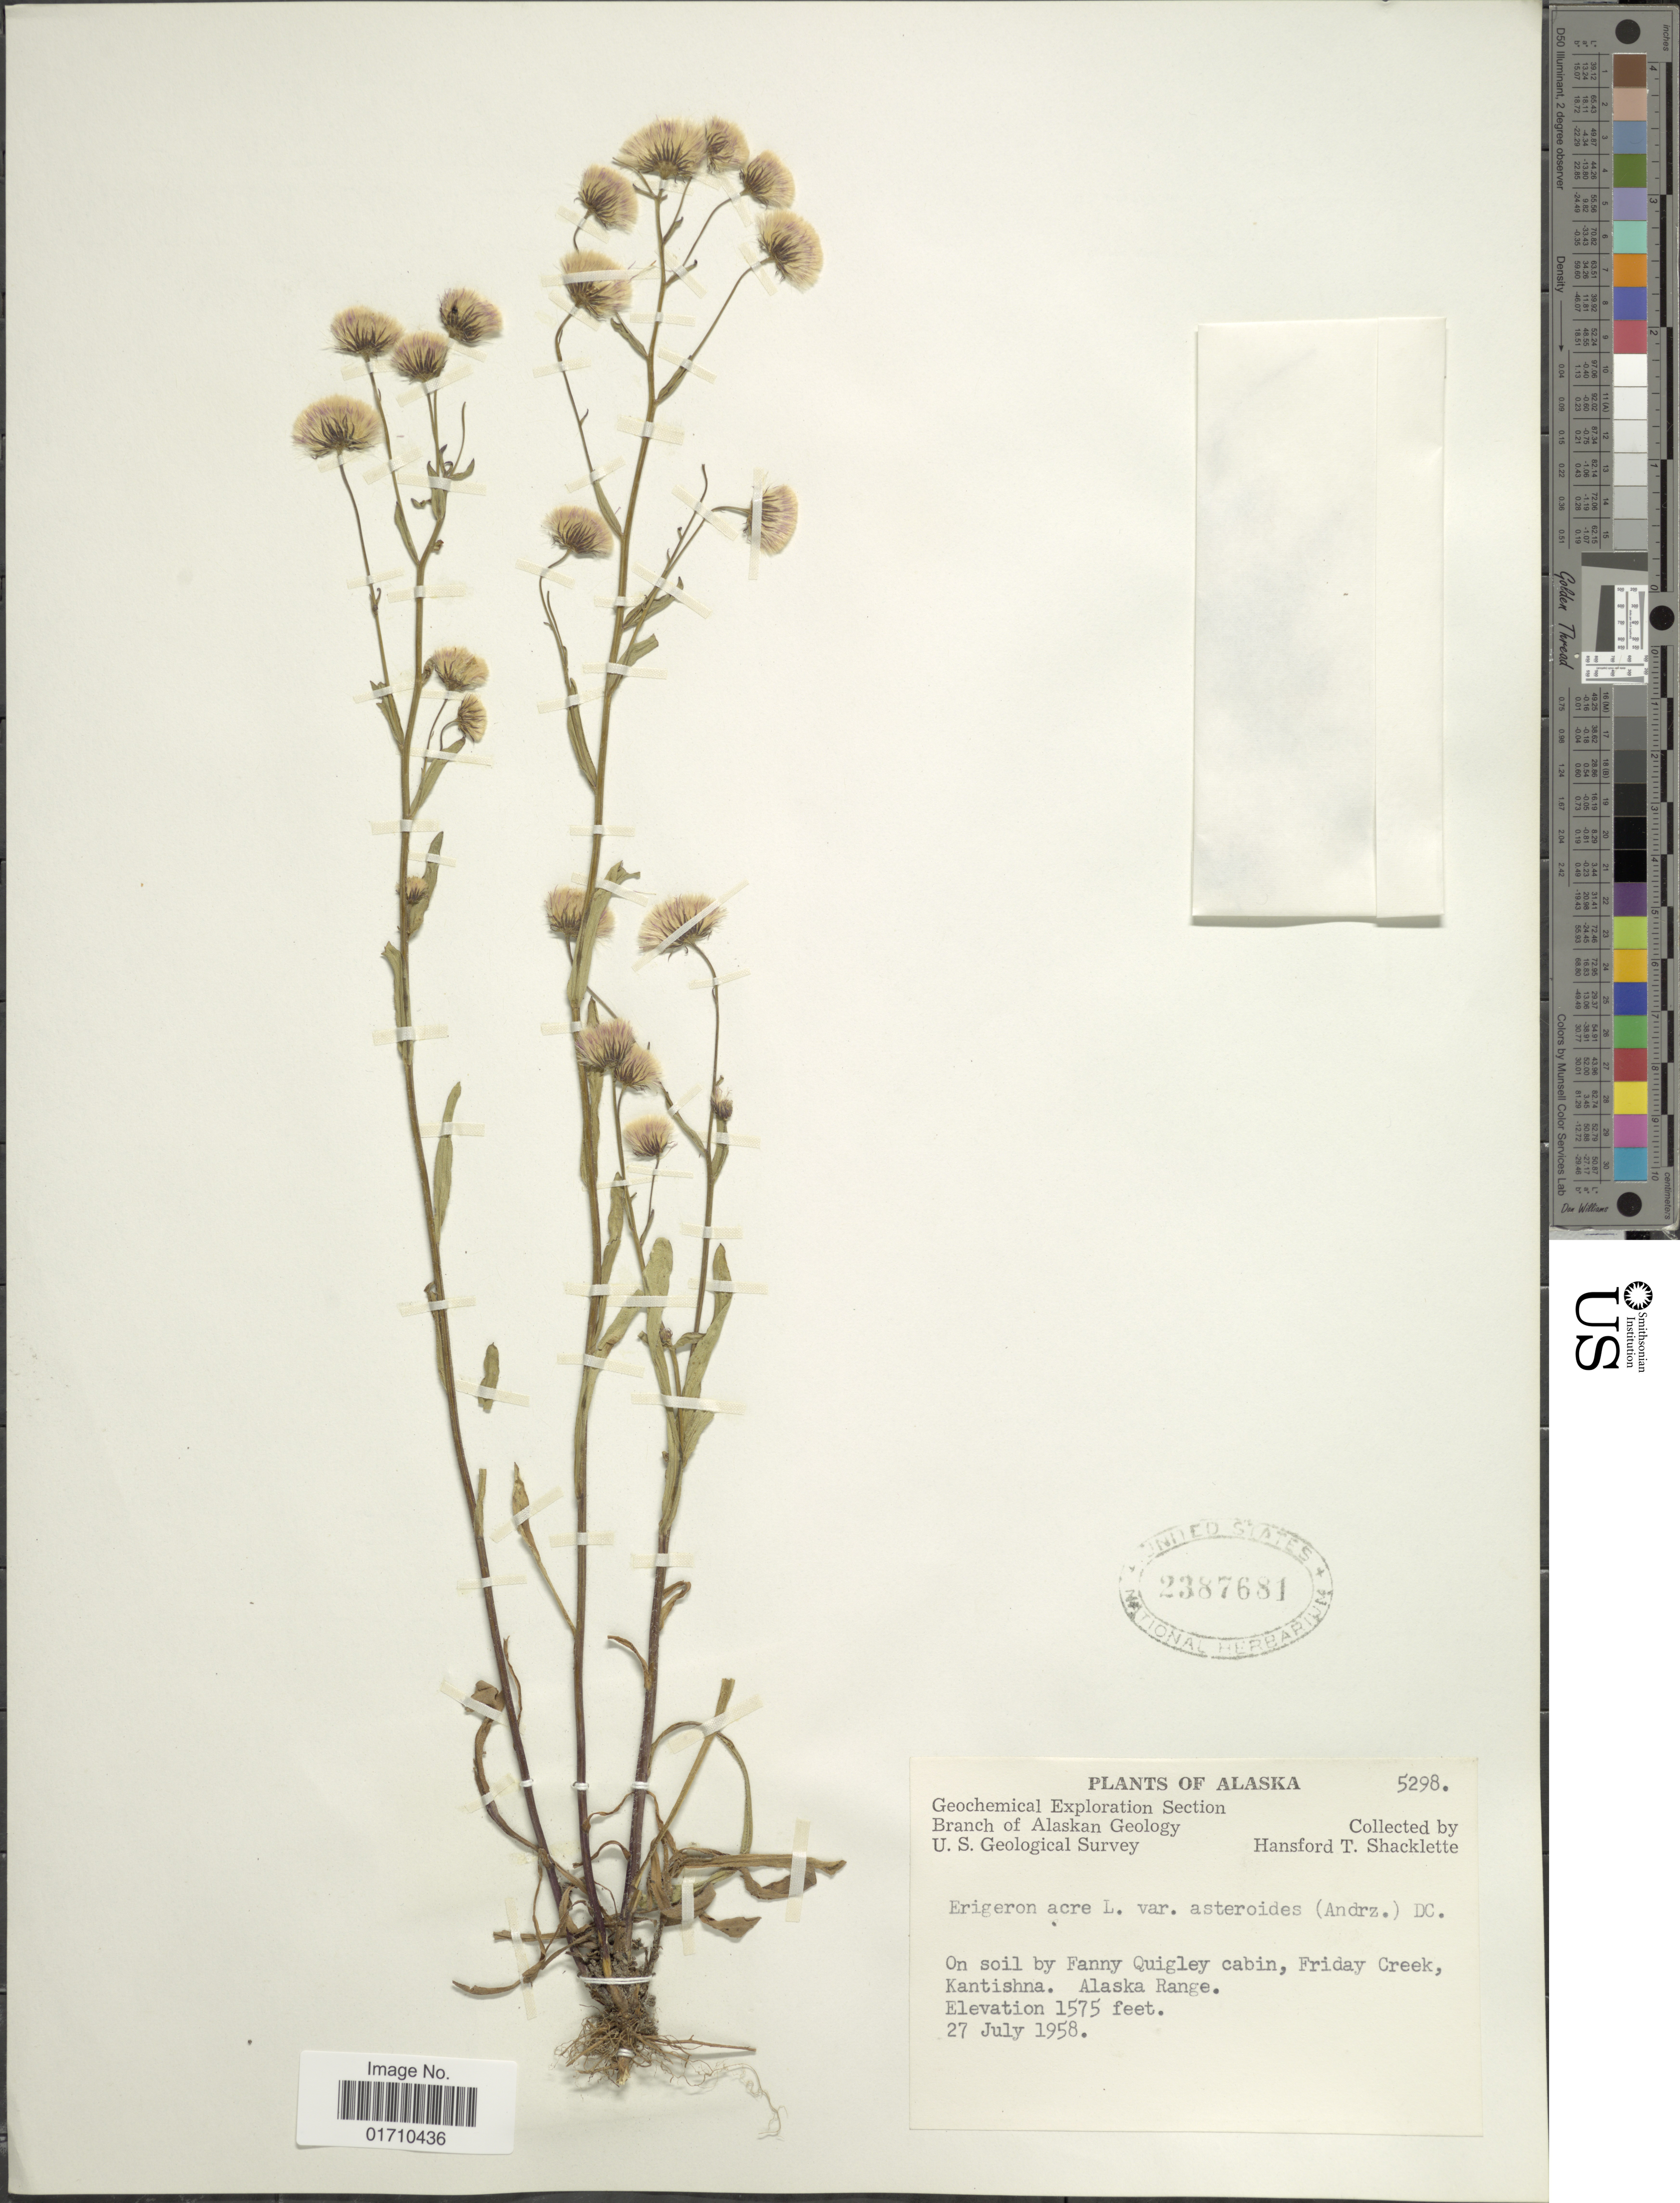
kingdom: Plantae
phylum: Tracheophyta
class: Magnoliopsida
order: Asterales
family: Asteraceae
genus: Erigeron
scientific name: Erigeron acris var. asteroides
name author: (Andrz.) DC.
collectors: H. Shacklette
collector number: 5298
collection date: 1958-07-27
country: United States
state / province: Alaska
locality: On soil by Fanny Quigley cabin, Friday Creek, Kantishna. Alaska Range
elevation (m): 480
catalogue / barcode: US 2387681